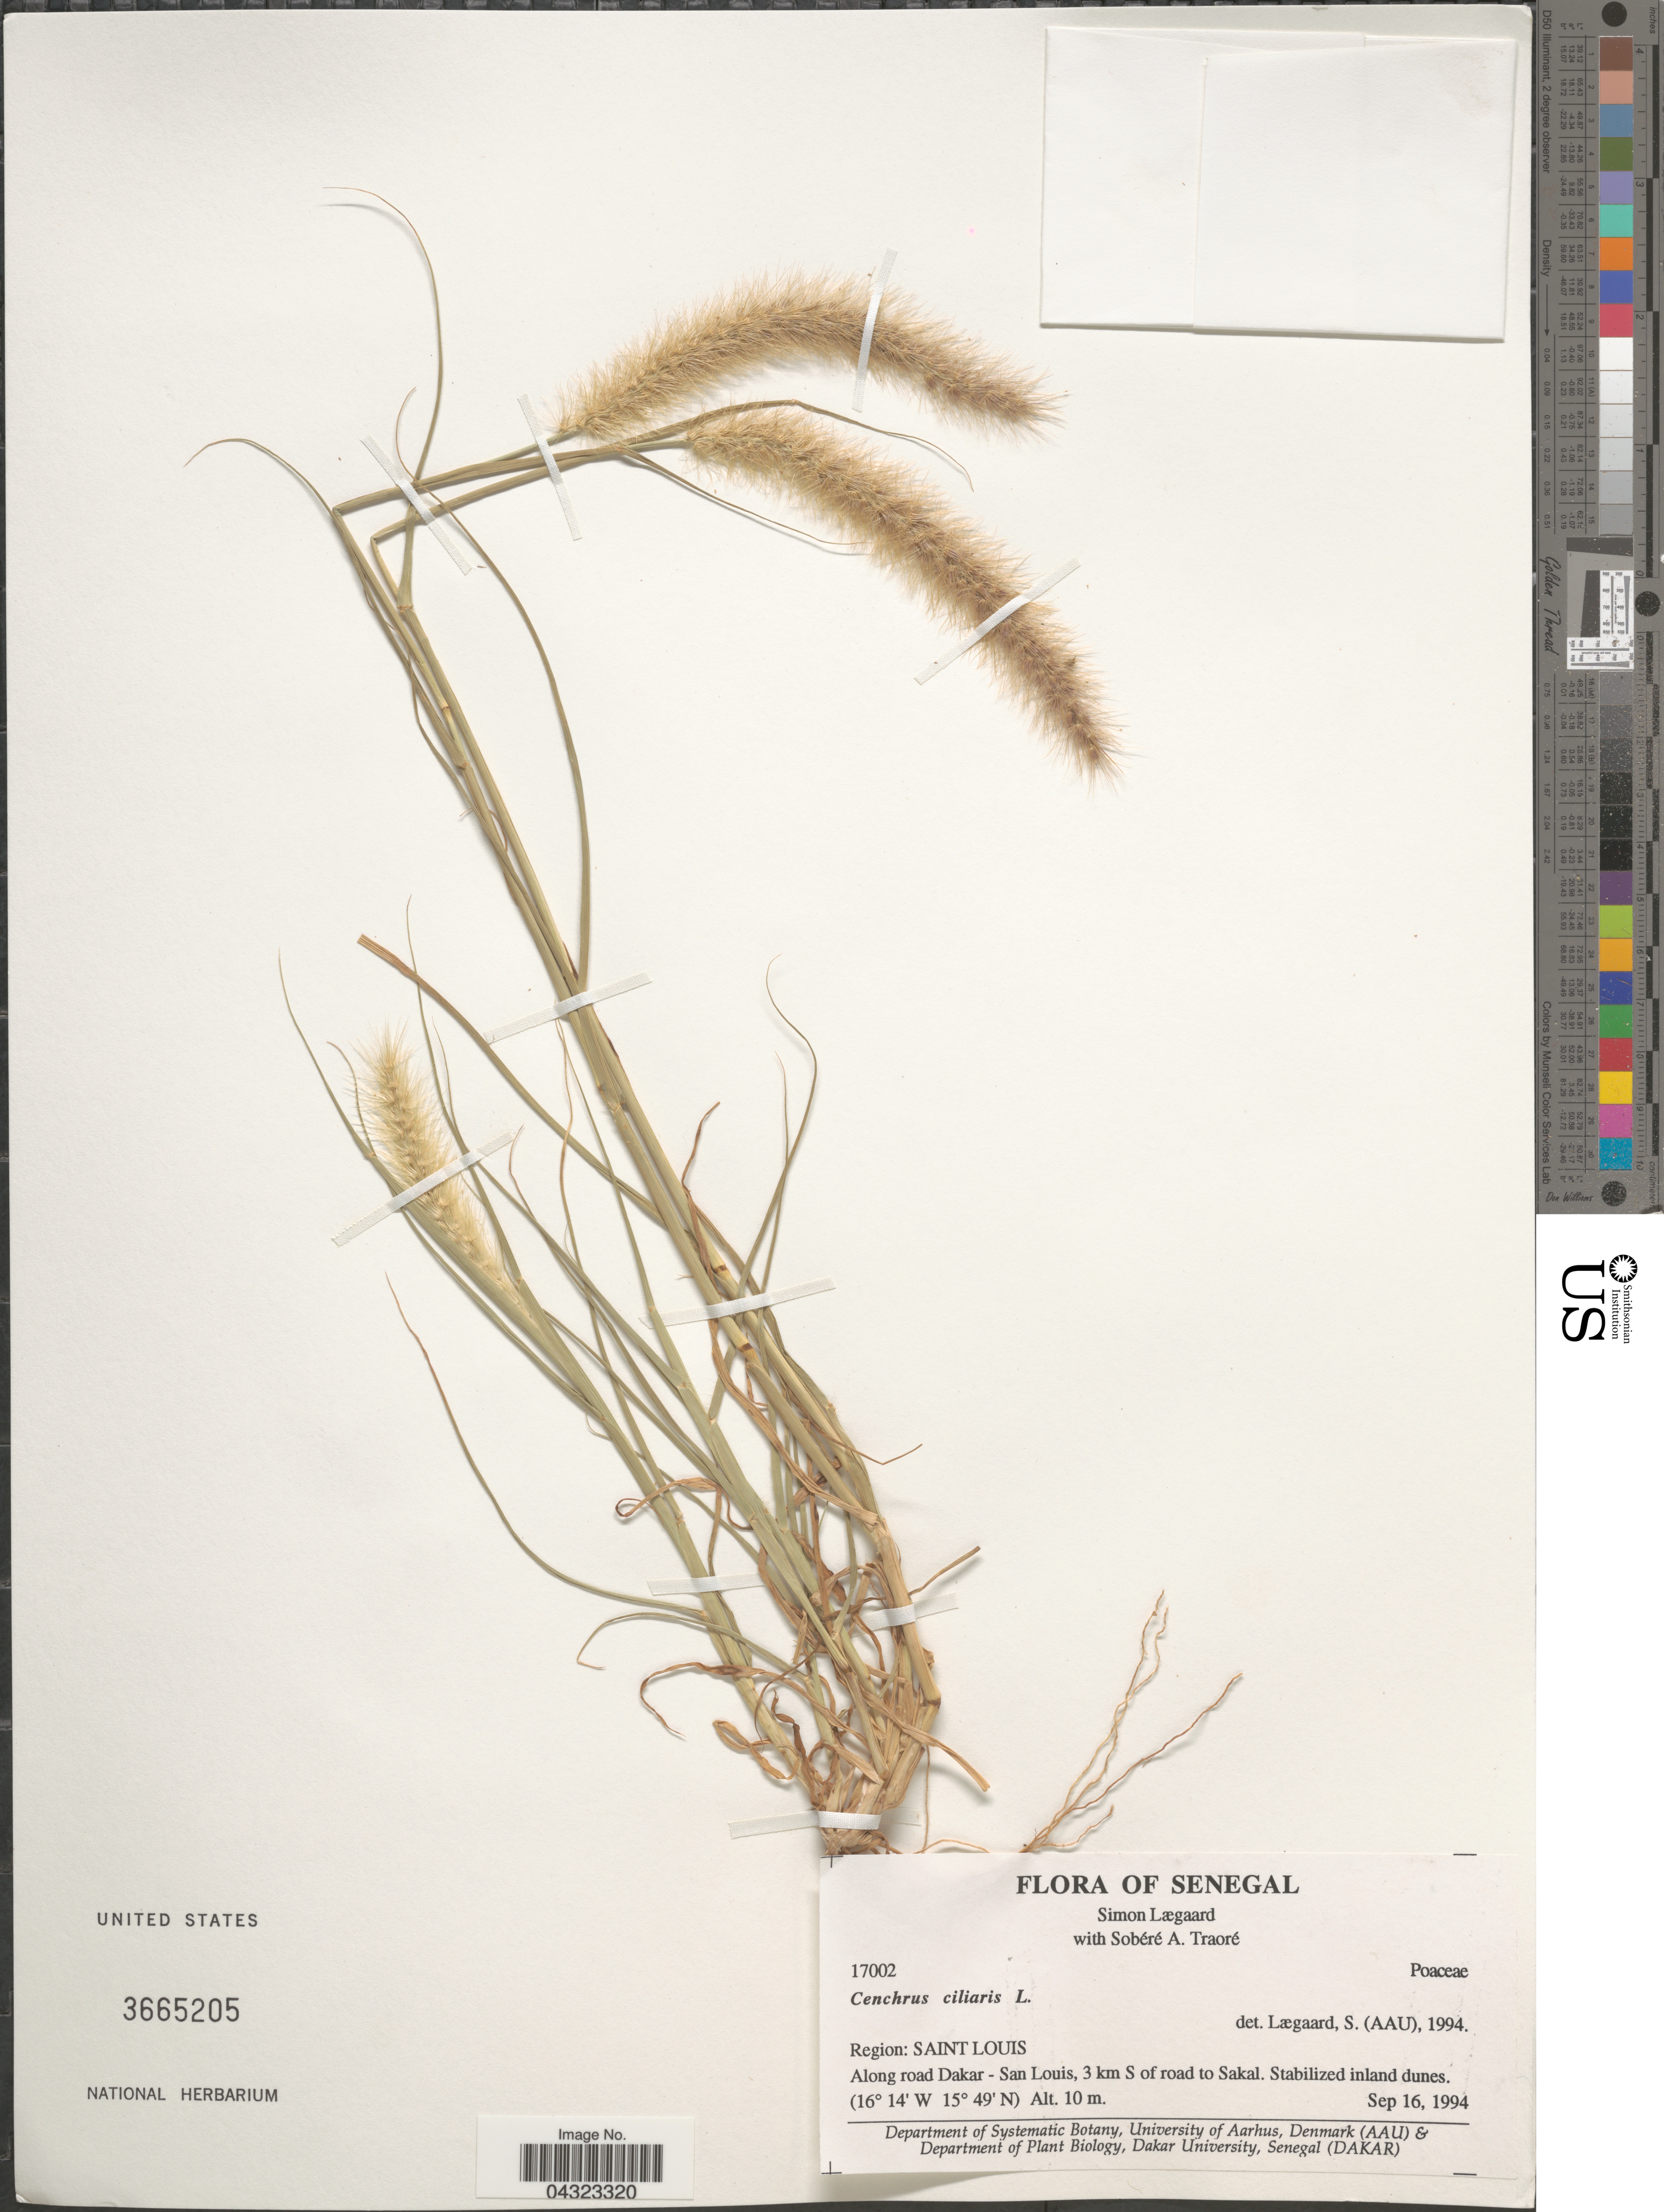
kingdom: Plantae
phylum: Tracheophyta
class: Liliopsida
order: Poales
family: Poaceae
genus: Cenchrus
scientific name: Cenchrus ciliaris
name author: L.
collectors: S. Lægaard & S. Traore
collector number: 17002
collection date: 1994-09-16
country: Senegal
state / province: Saint-Louis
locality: Region: Saint Louis. Along road Dakar - San Louis, 3 km S of road to Sakal. Stabilized inland dunes.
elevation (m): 10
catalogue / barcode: US 3665205